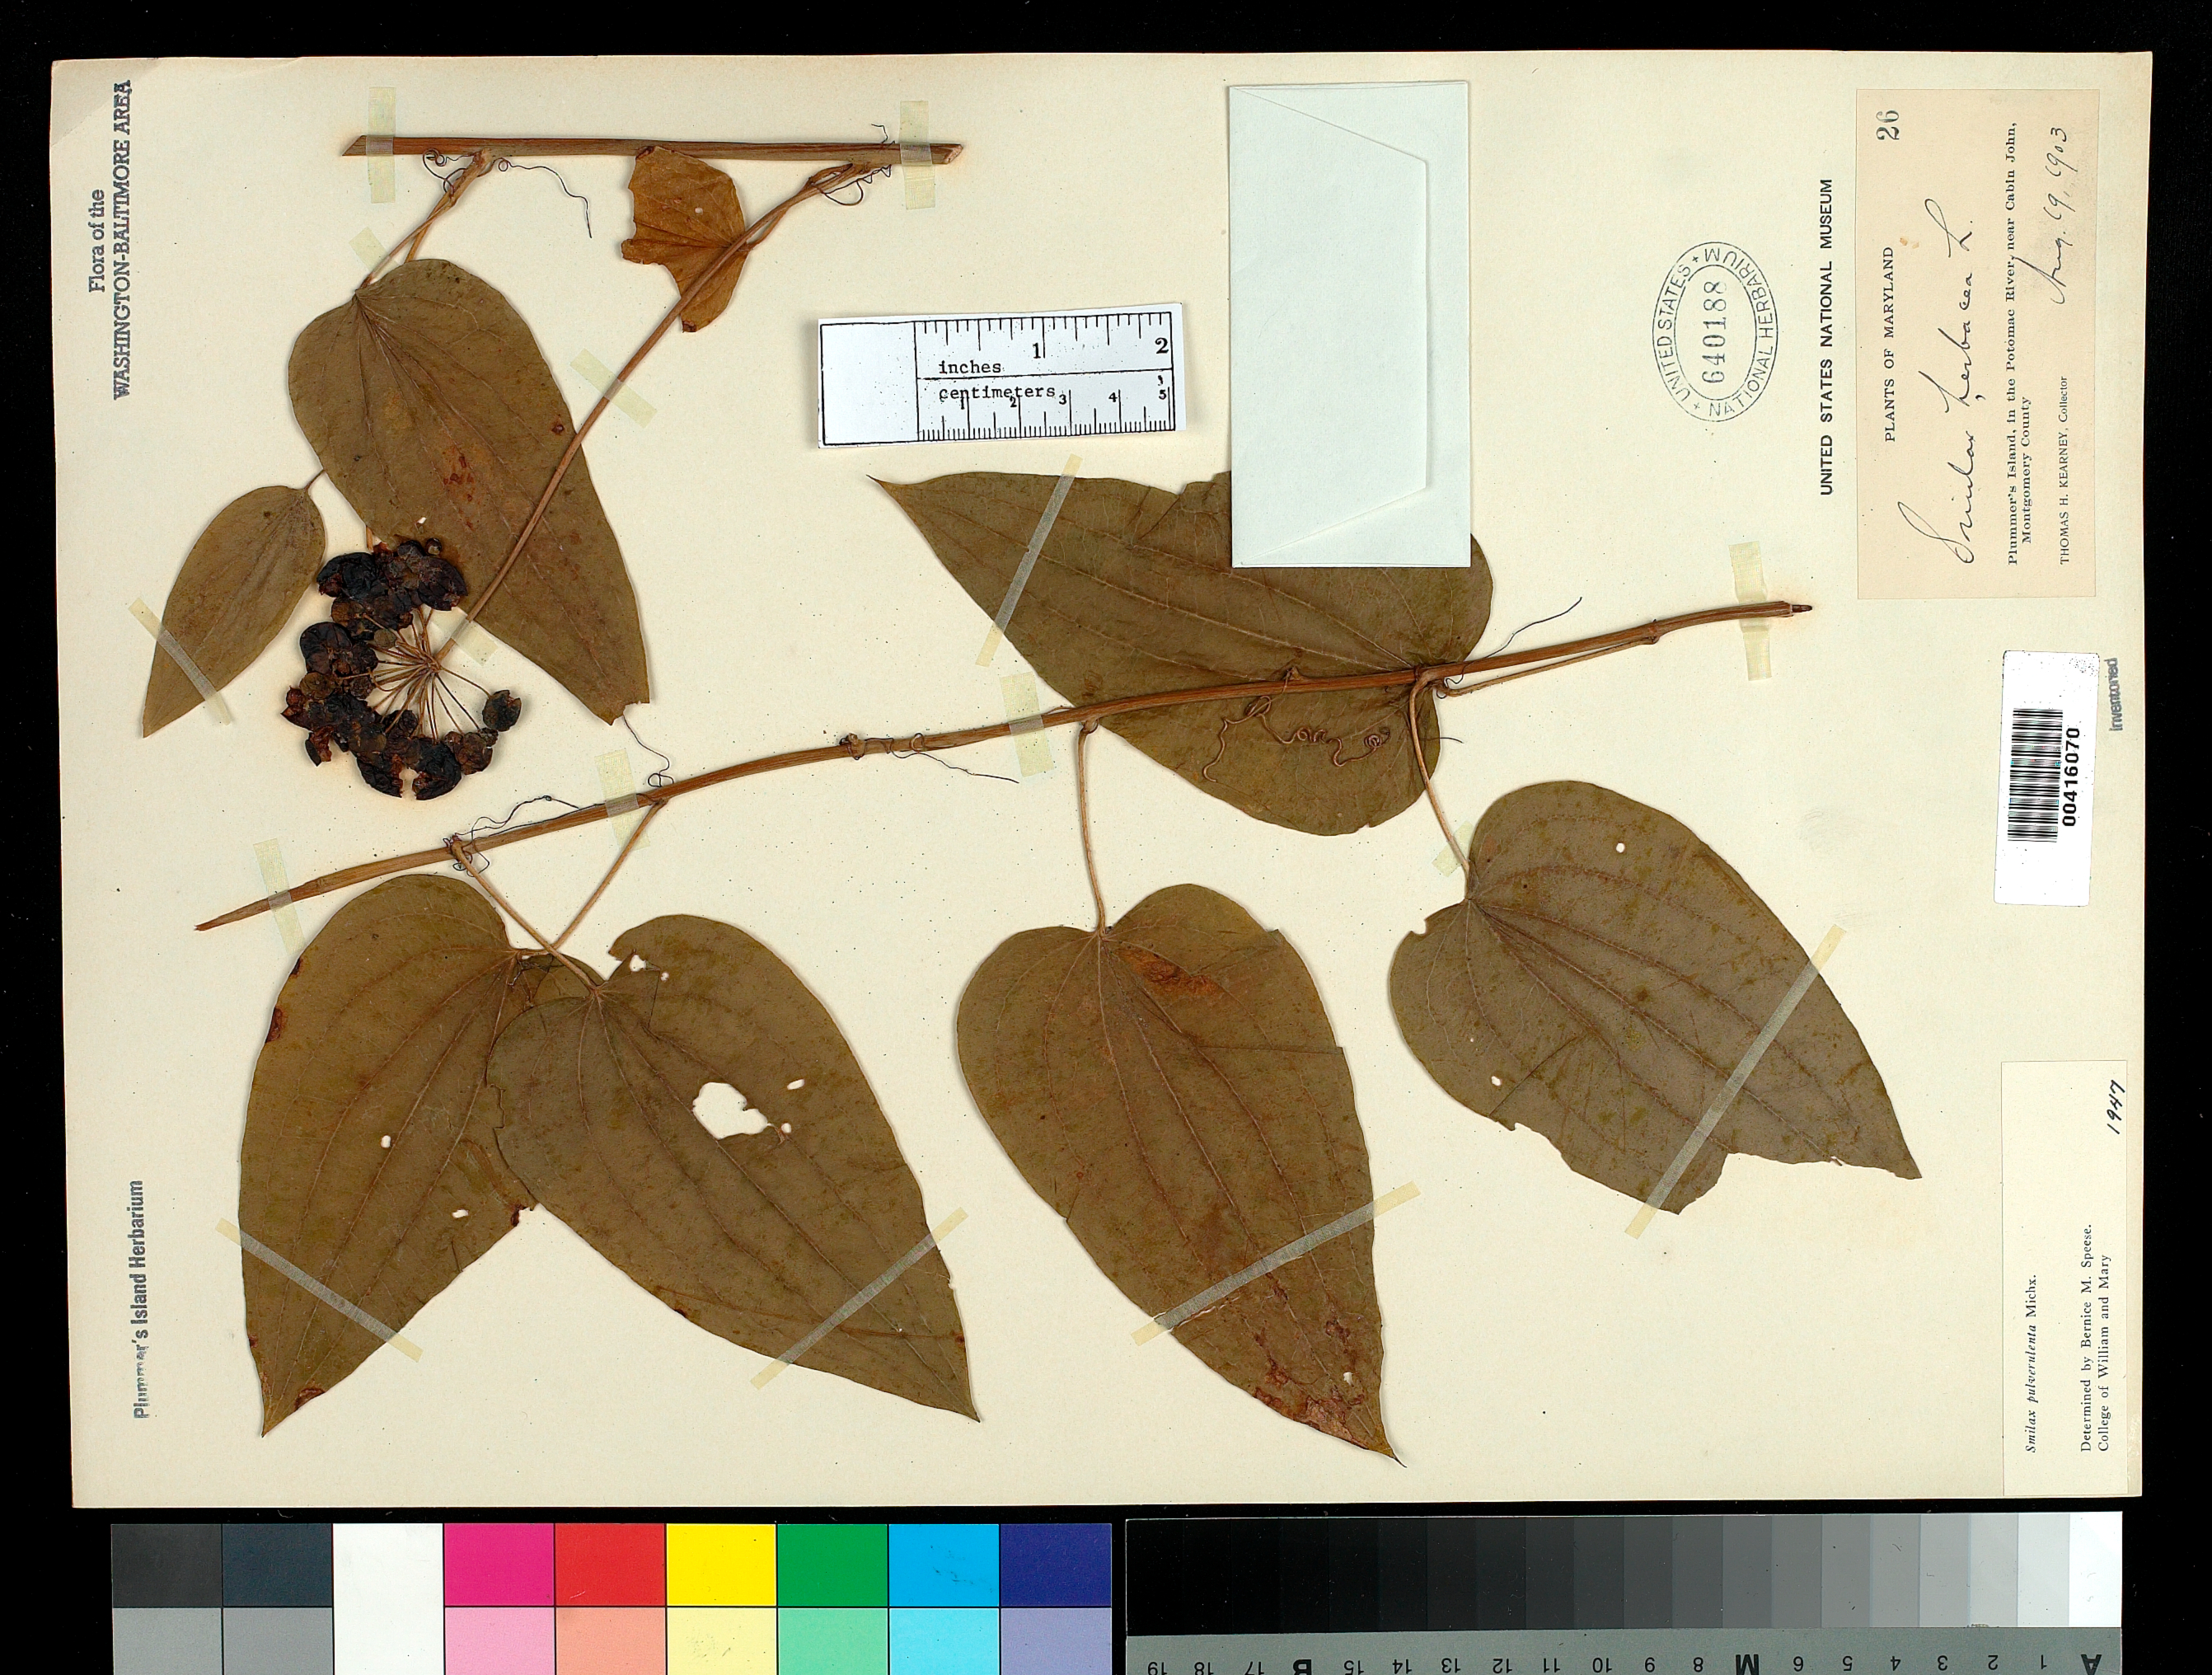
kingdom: Plantae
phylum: Tracheophyta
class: Liliopsida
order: Liliales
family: Smilacaceae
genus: Smilax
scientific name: Smilax pulverulenta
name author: Michx.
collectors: T. H. Kearney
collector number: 26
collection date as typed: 19 Aug 1903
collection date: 1903-08-19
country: United States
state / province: Maryland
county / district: Montgomery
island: Plummers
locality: Plummer's Island C. & O. Canal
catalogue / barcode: US 640188